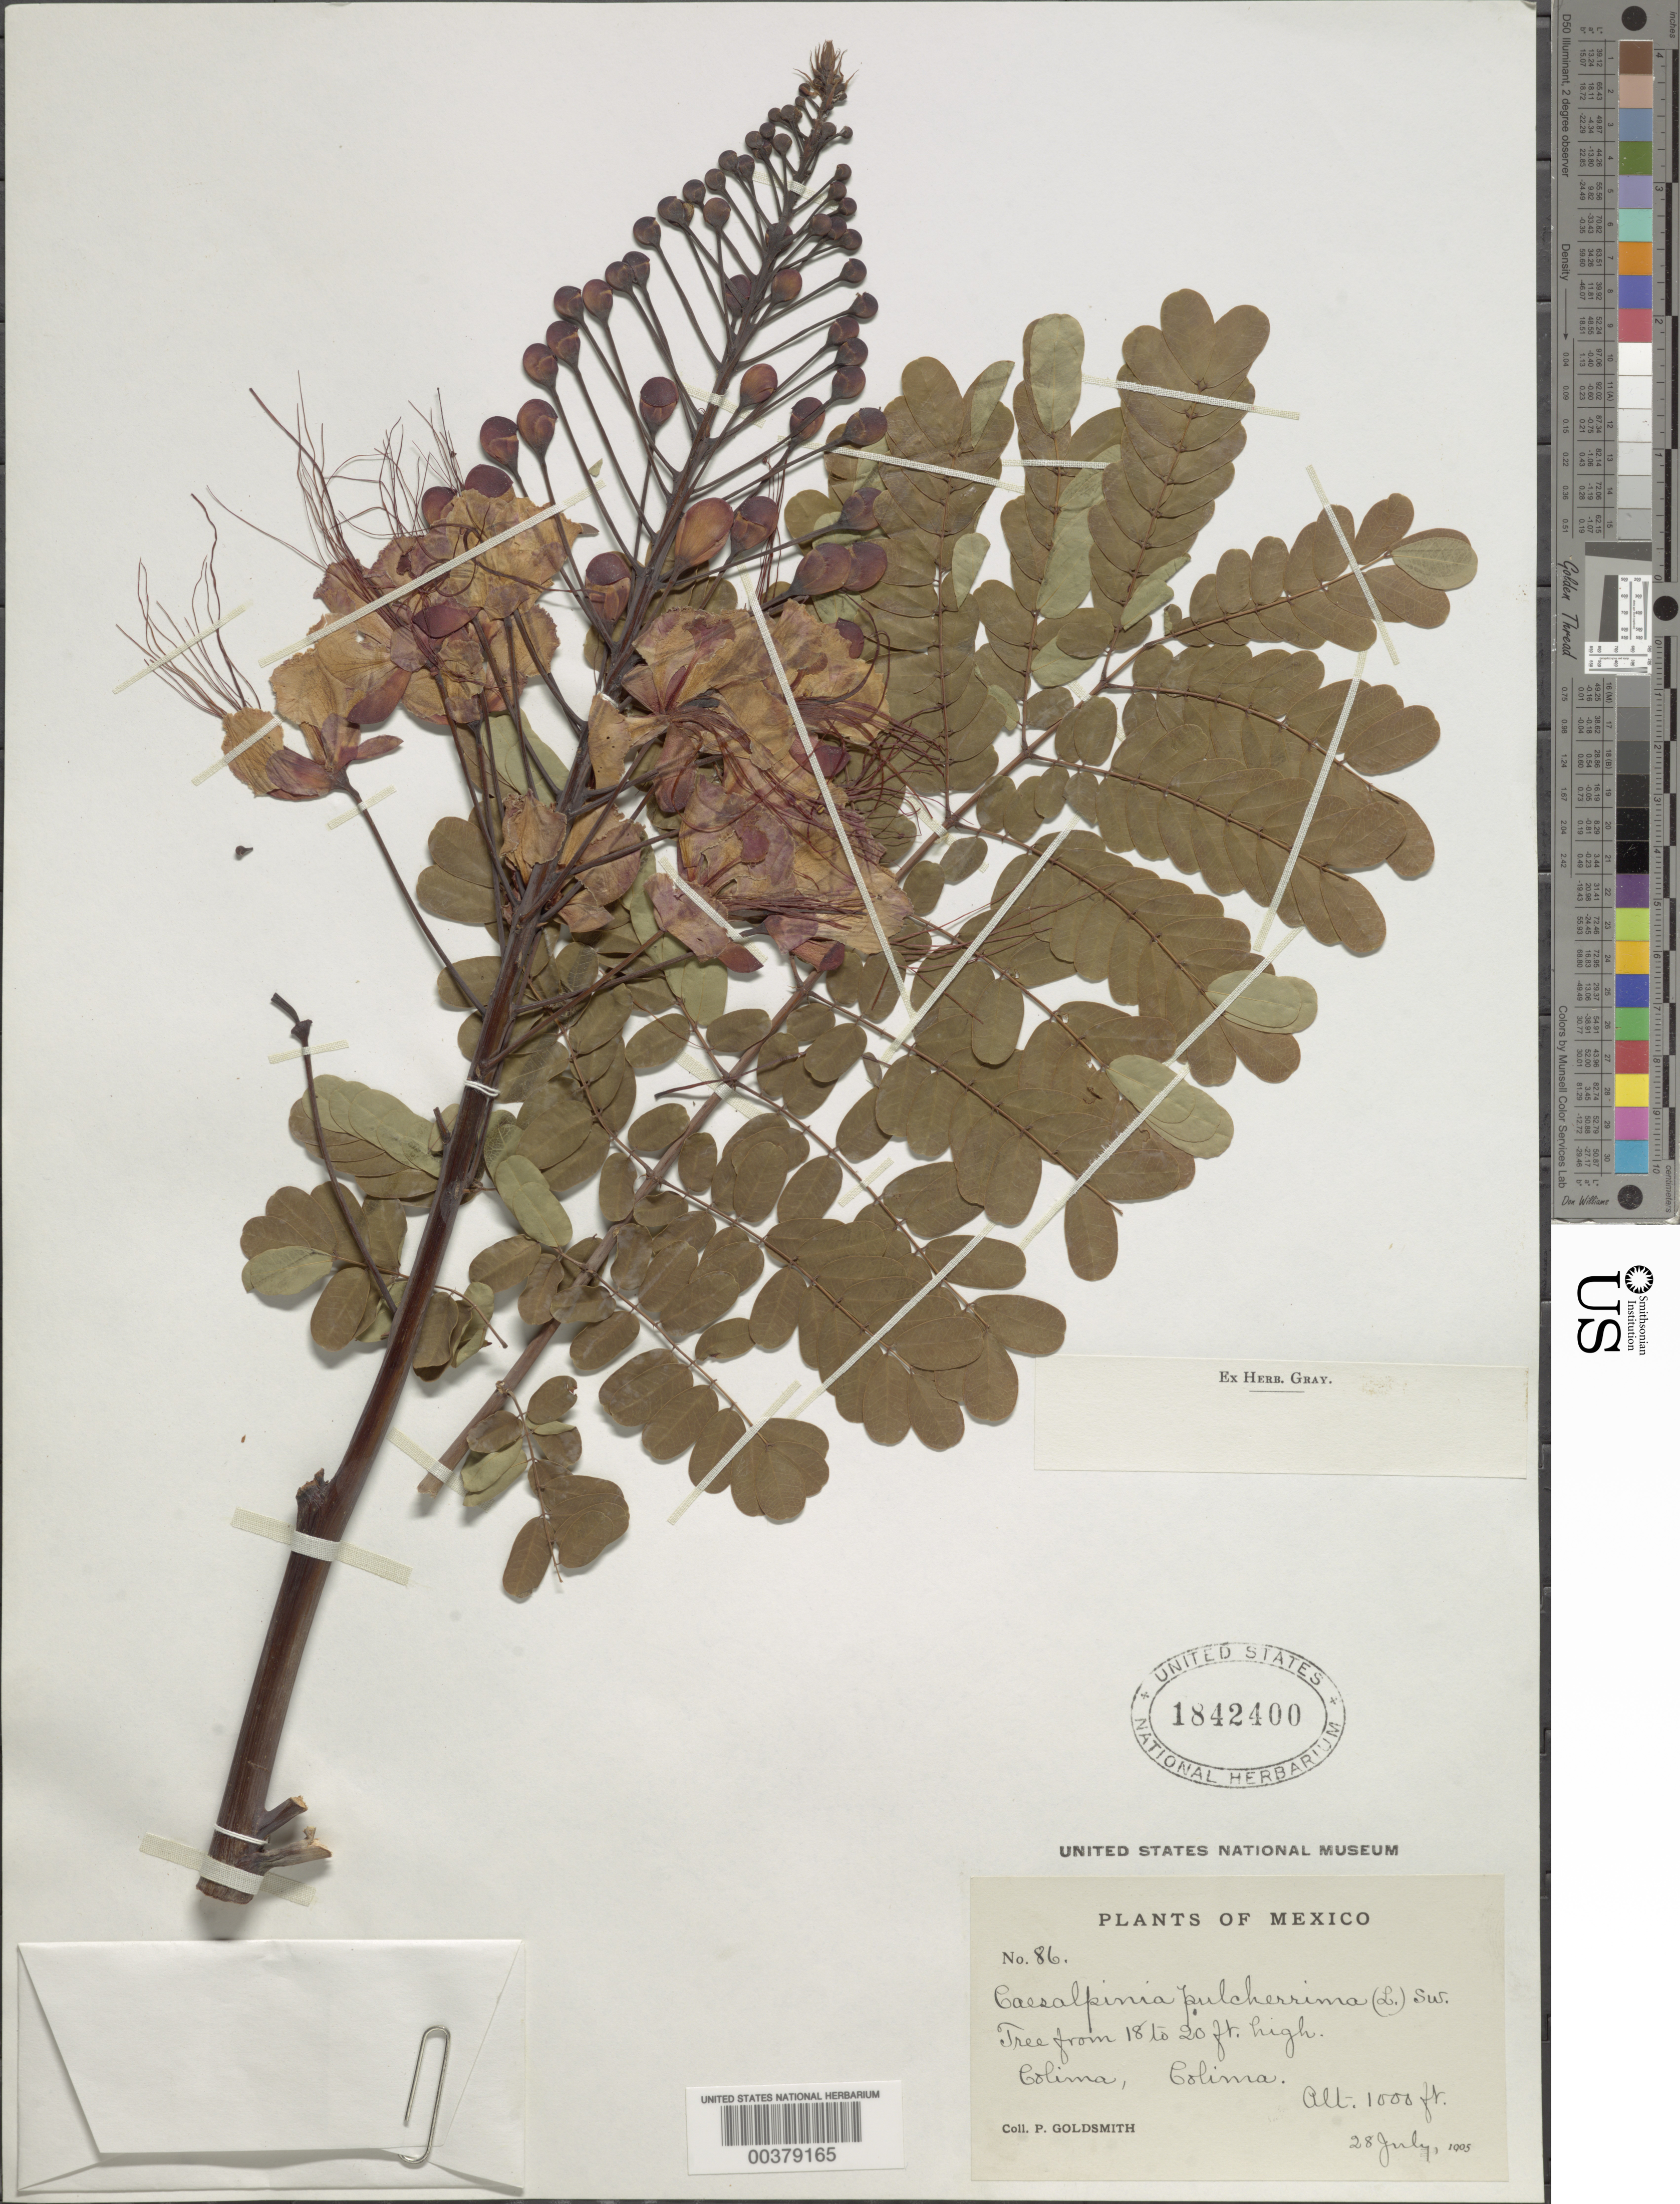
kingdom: Plantae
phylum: Tracheophyta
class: Magnoliopsida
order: Fabales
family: Fabaceae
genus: Caesalpinia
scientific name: Caesalpinia pulcherrima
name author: (L.) Sw.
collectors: P. Goldsmith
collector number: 86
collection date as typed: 28 Jul 1905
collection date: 1905-07-28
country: Mexico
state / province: Colima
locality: Colima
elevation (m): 305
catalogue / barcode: US 1842400